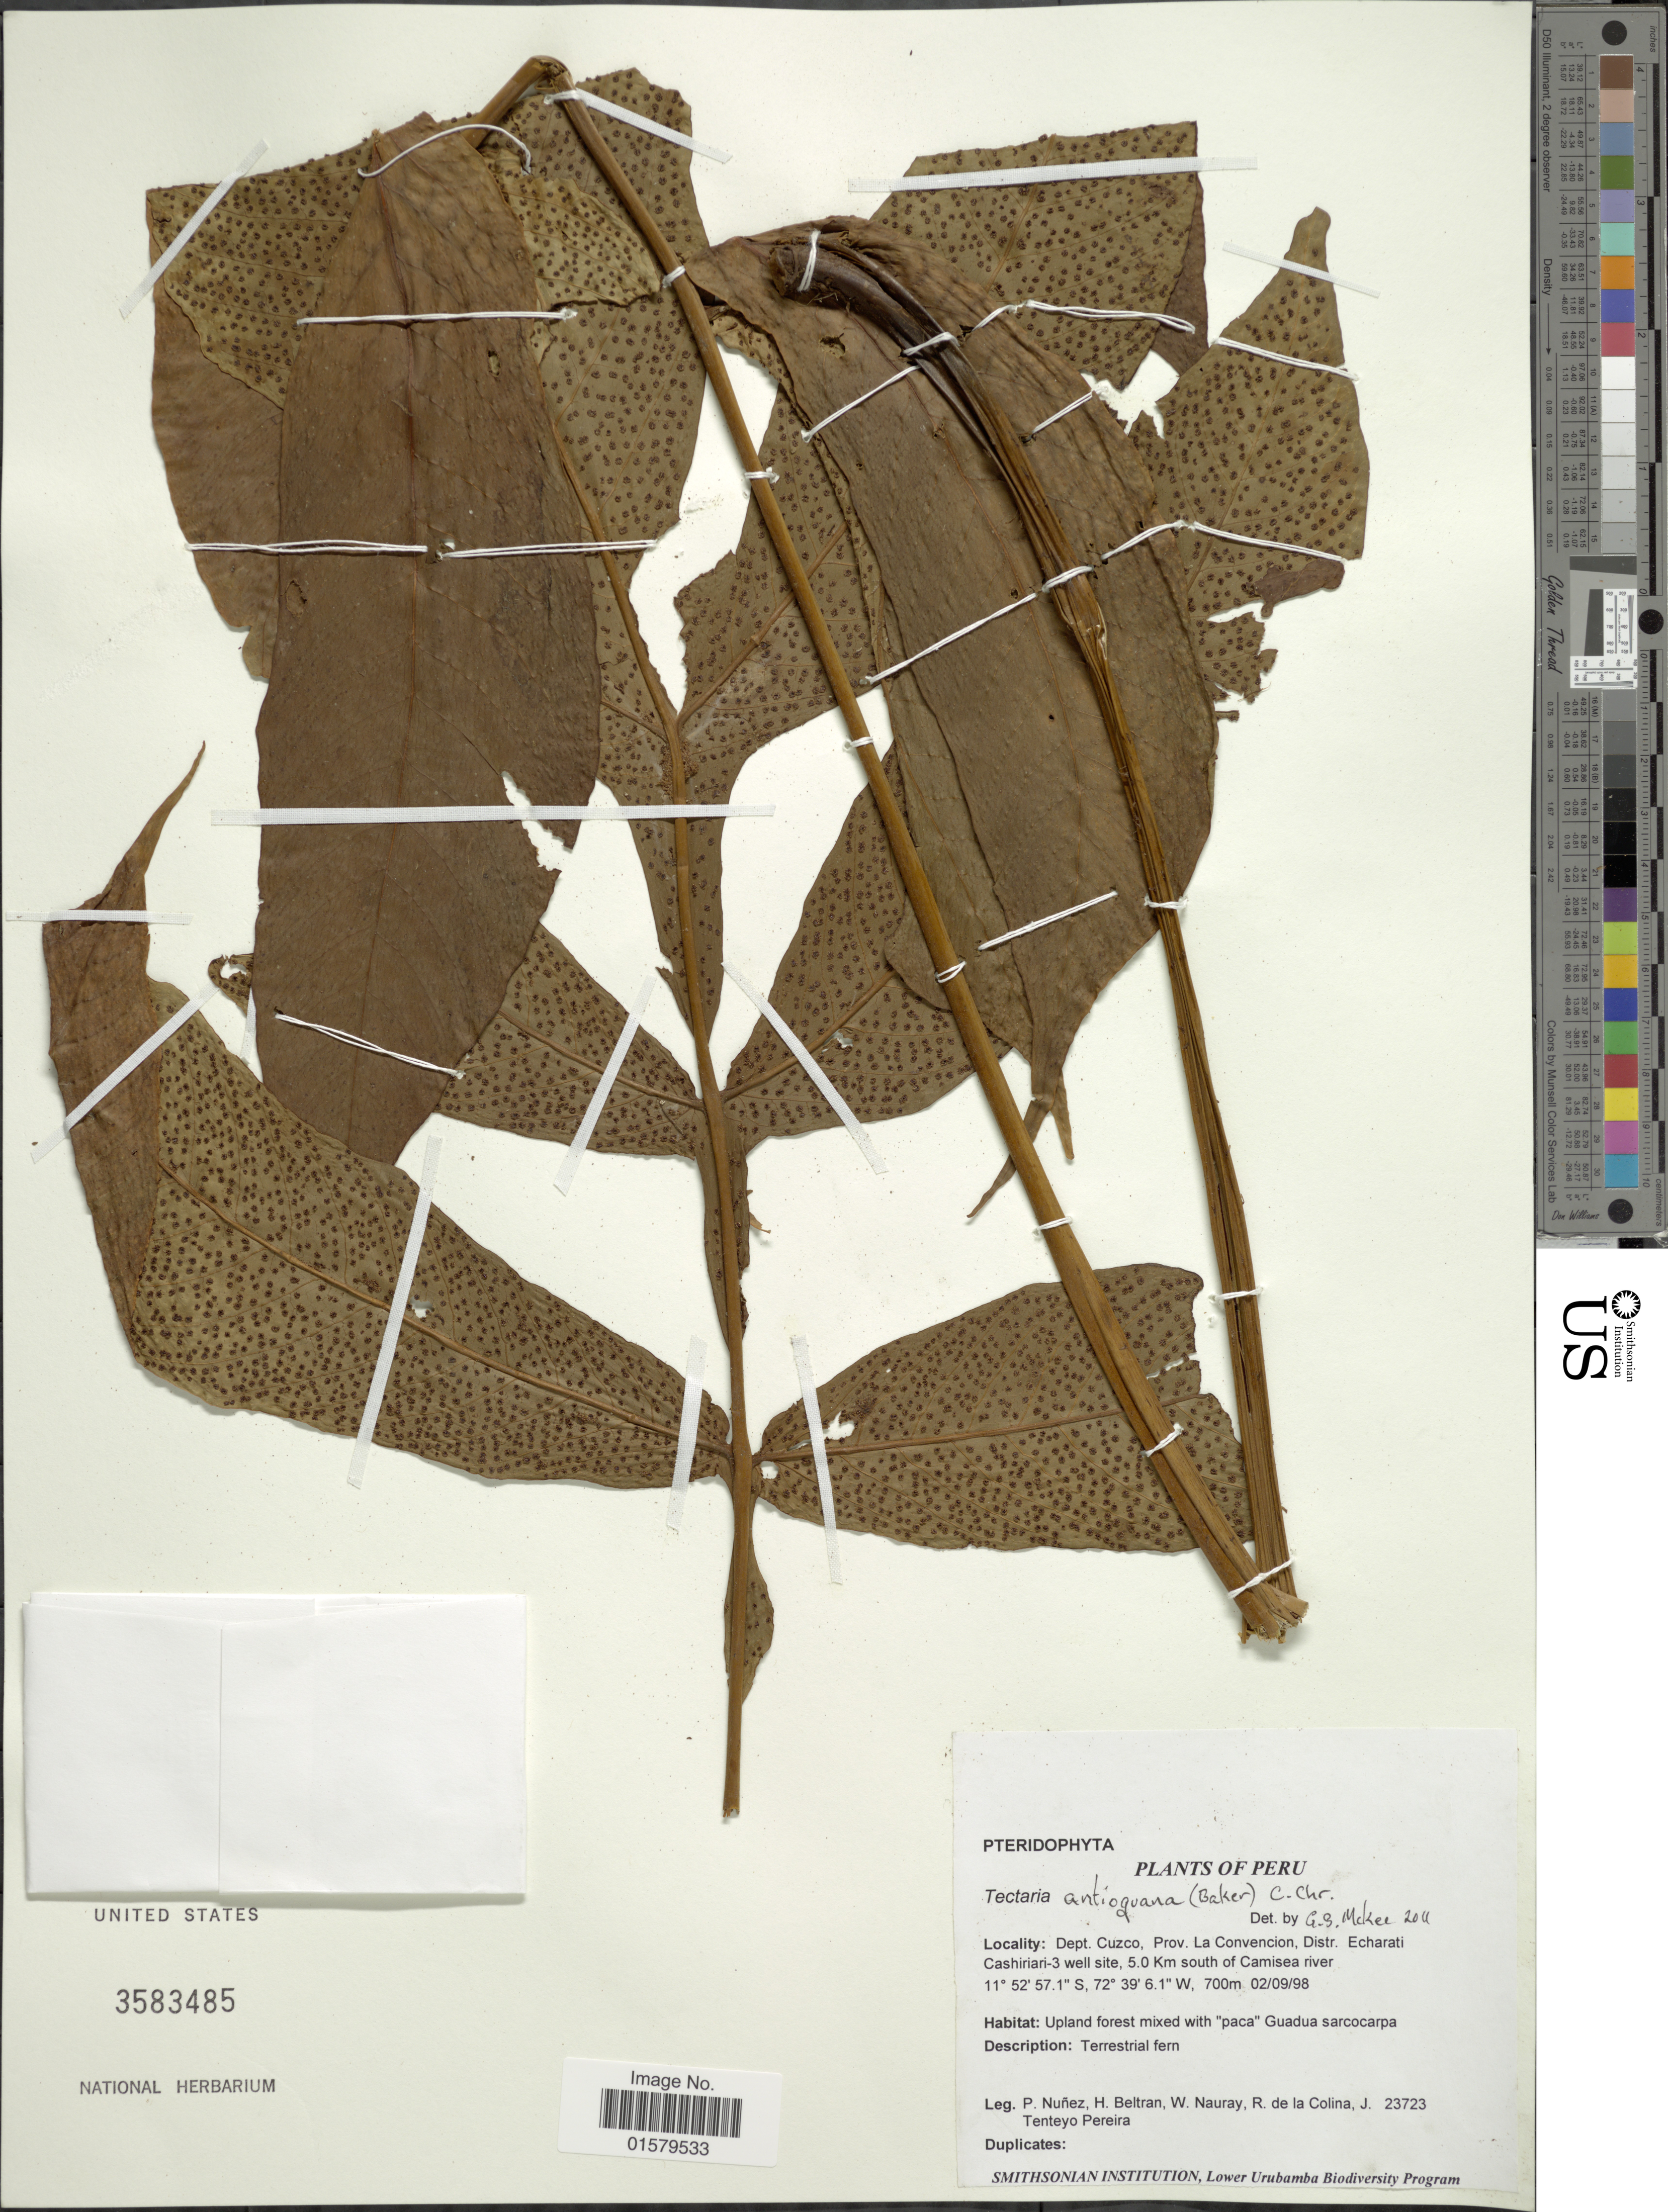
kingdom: Plantae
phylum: Tracheophyta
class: Polypodiopsida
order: Polypodiales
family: Tectariaceae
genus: Tectaria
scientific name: Tectaria antioquiana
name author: (Baker) C. Chr.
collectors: P. Nuñez V., H. Beltran, W. Nauray, R. de La Colina & T. Pereira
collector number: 23723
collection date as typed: Transcribed d/m/y: 2/9/98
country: Peru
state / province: Cusco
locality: Dept. Cuzco, Prov. La Convencion, Distr. Echarati Cashiriari - 3 well site, 5.0 km south of Camisea river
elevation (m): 700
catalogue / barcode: US 3583485